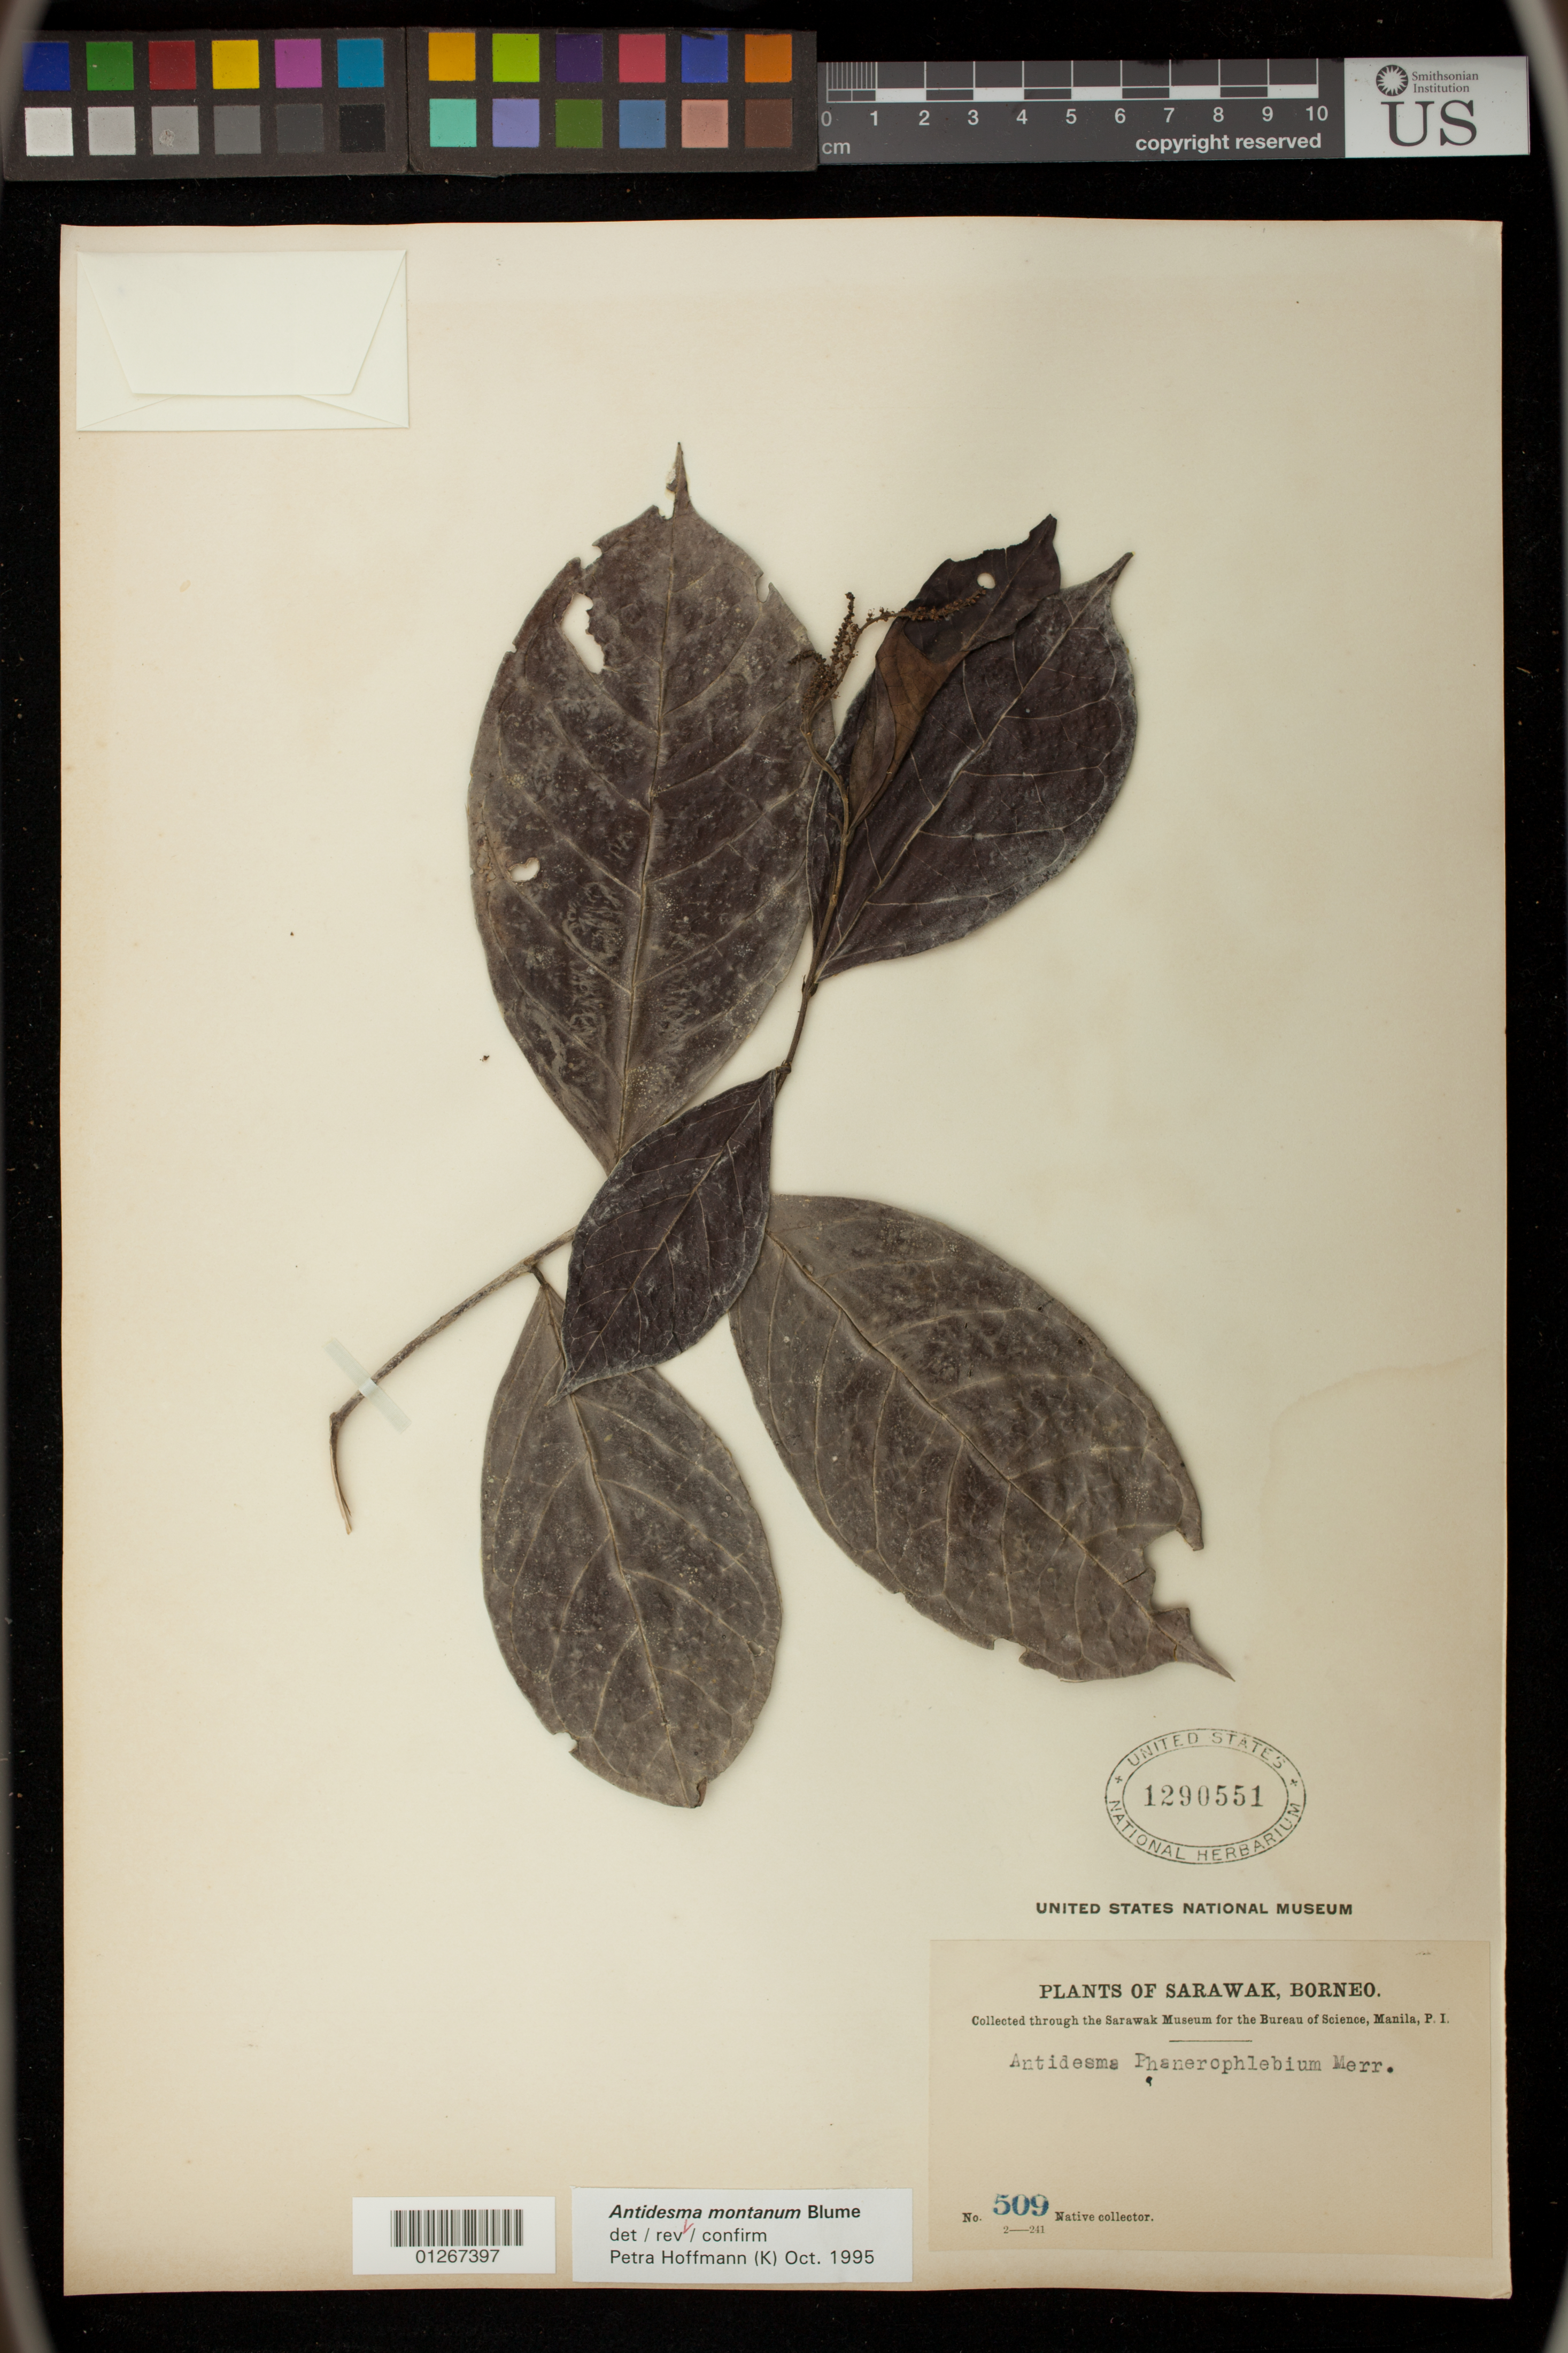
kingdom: Plantae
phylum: Tracheophyta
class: Magnoliopsida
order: Malpighiales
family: Phyllanthaceae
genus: Antidesma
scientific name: Antidesma montanum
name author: Blume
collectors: Native collector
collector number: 509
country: Malaysia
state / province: Sarawak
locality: Borneo.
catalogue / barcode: US 1290551